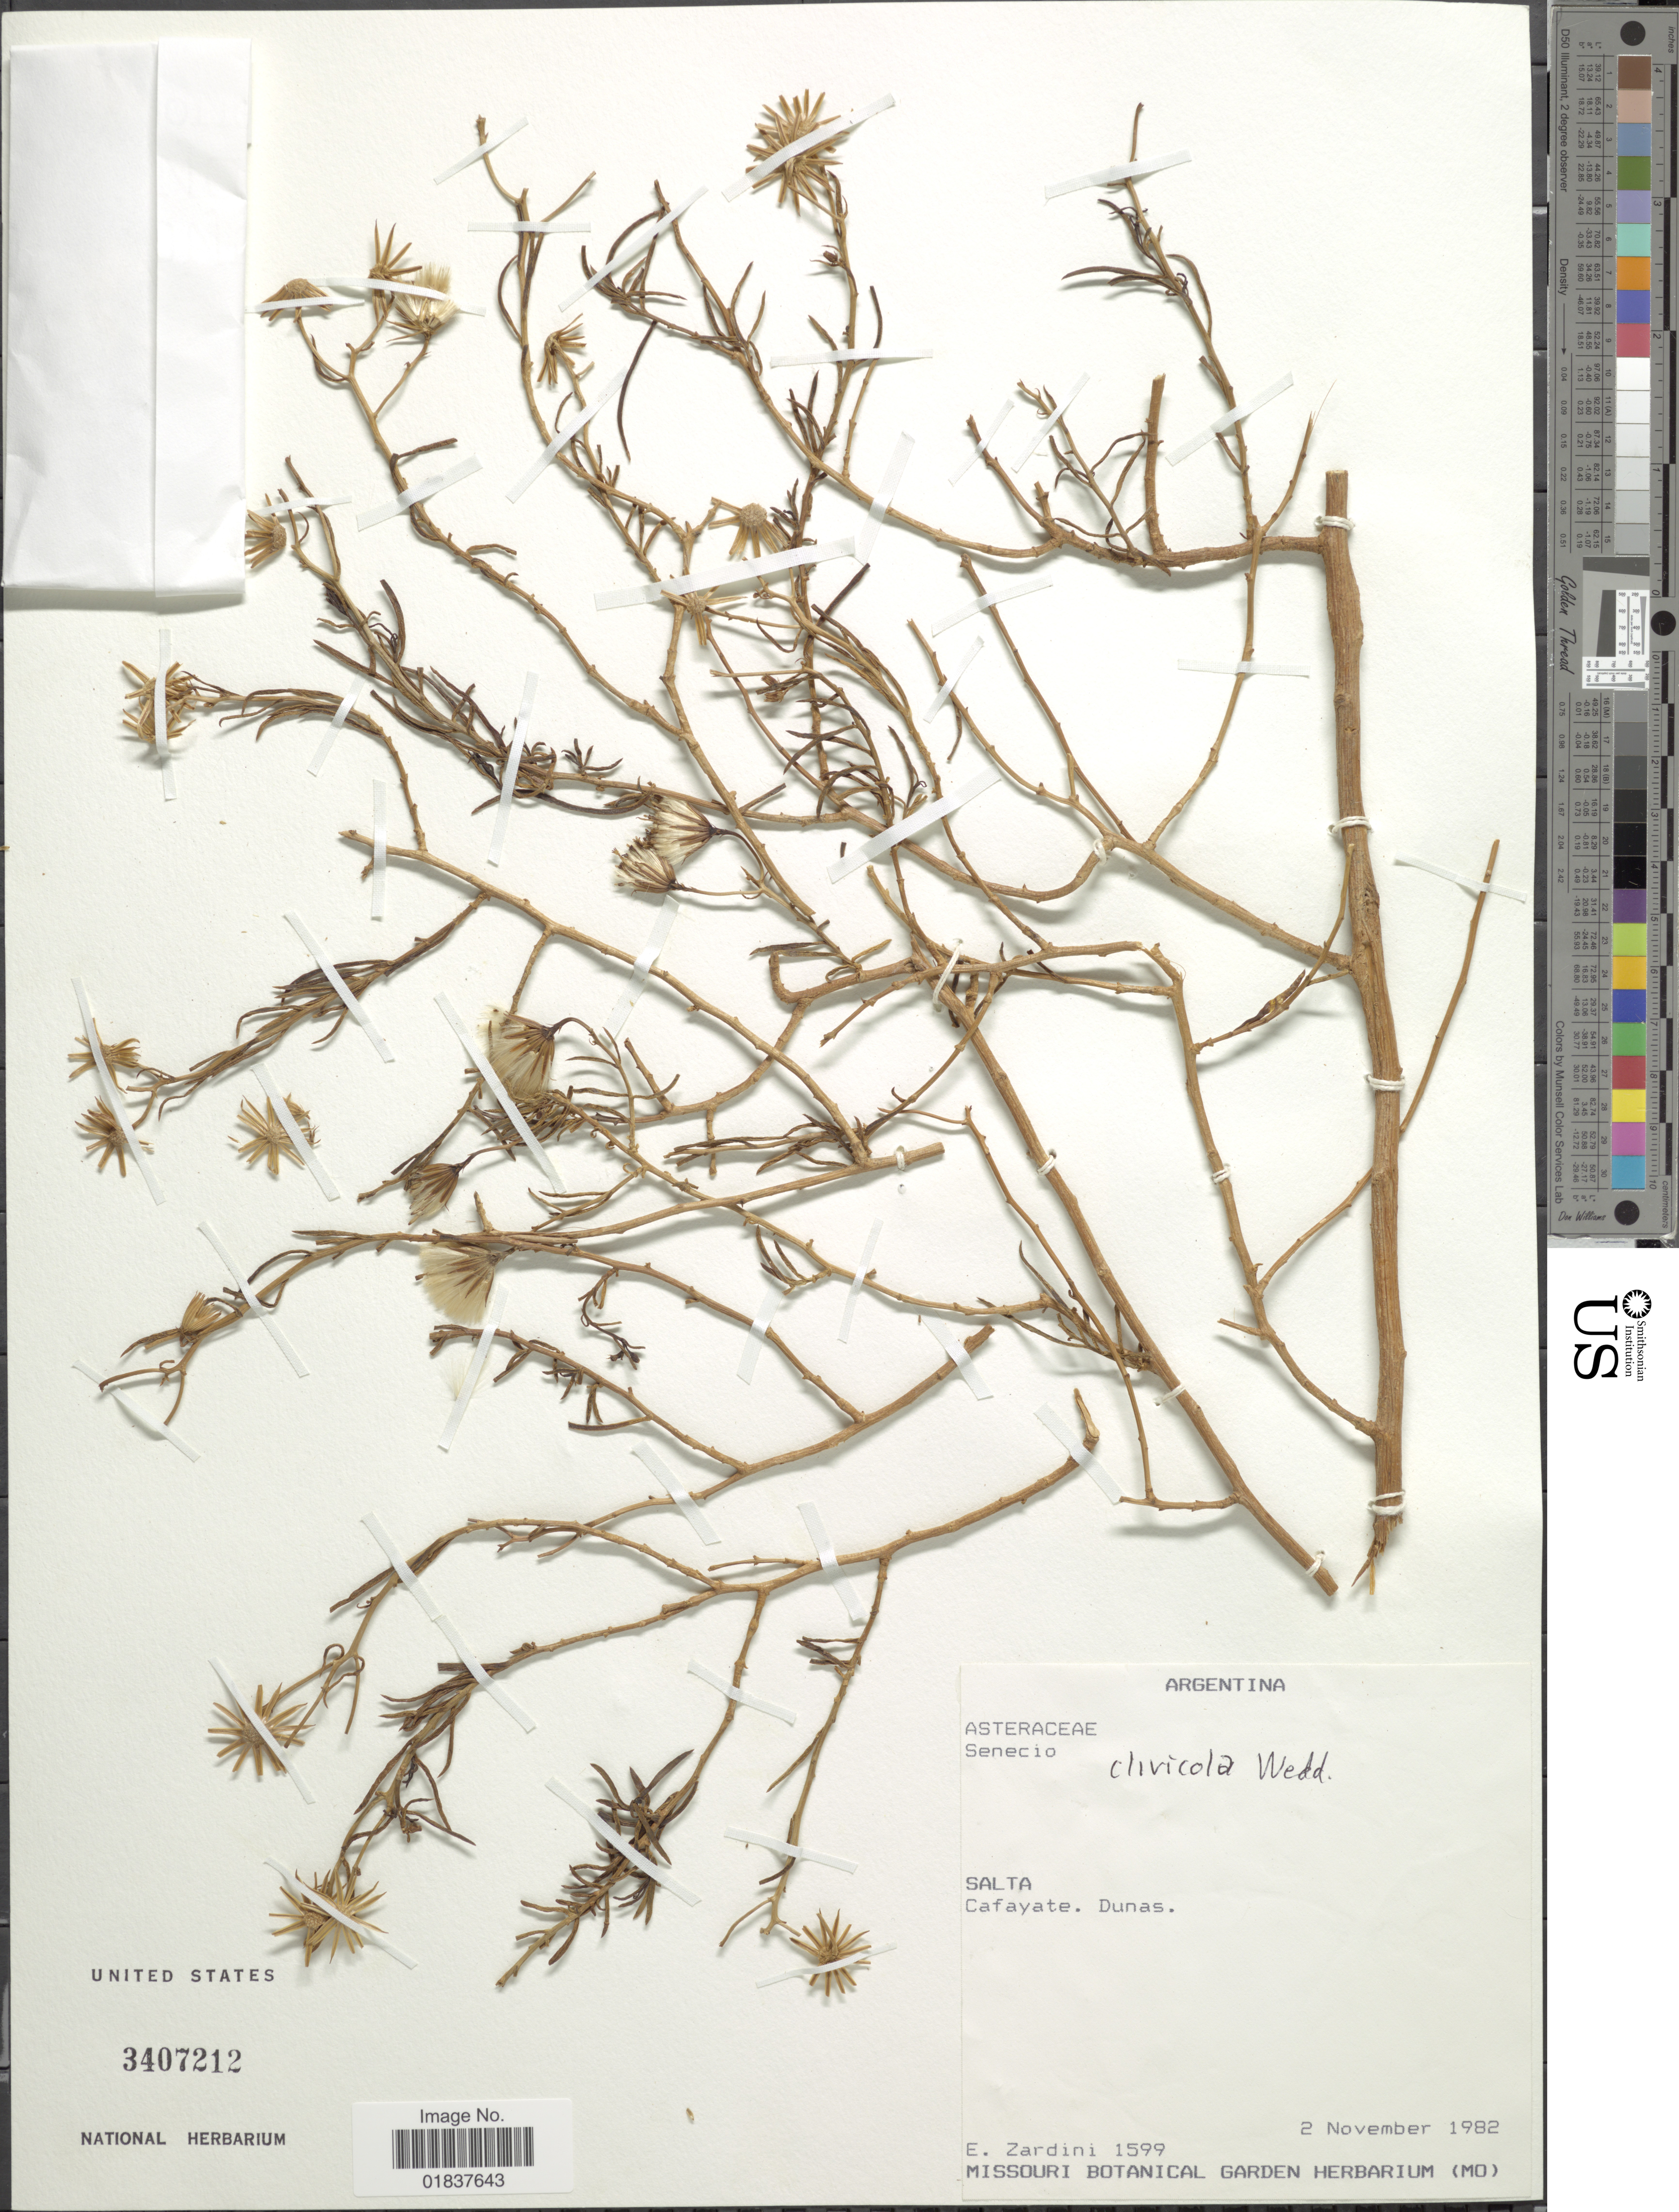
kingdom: Plantae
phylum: Tracheophyta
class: Magnoliopsida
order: Asterales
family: Asteraceae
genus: Senecio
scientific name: Senecio clivicola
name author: Wedd.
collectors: E. M. Zardini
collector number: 1599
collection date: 1982-11-02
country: Argentina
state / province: Salta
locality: Cafayate, Dunas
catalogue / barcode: US 3407212